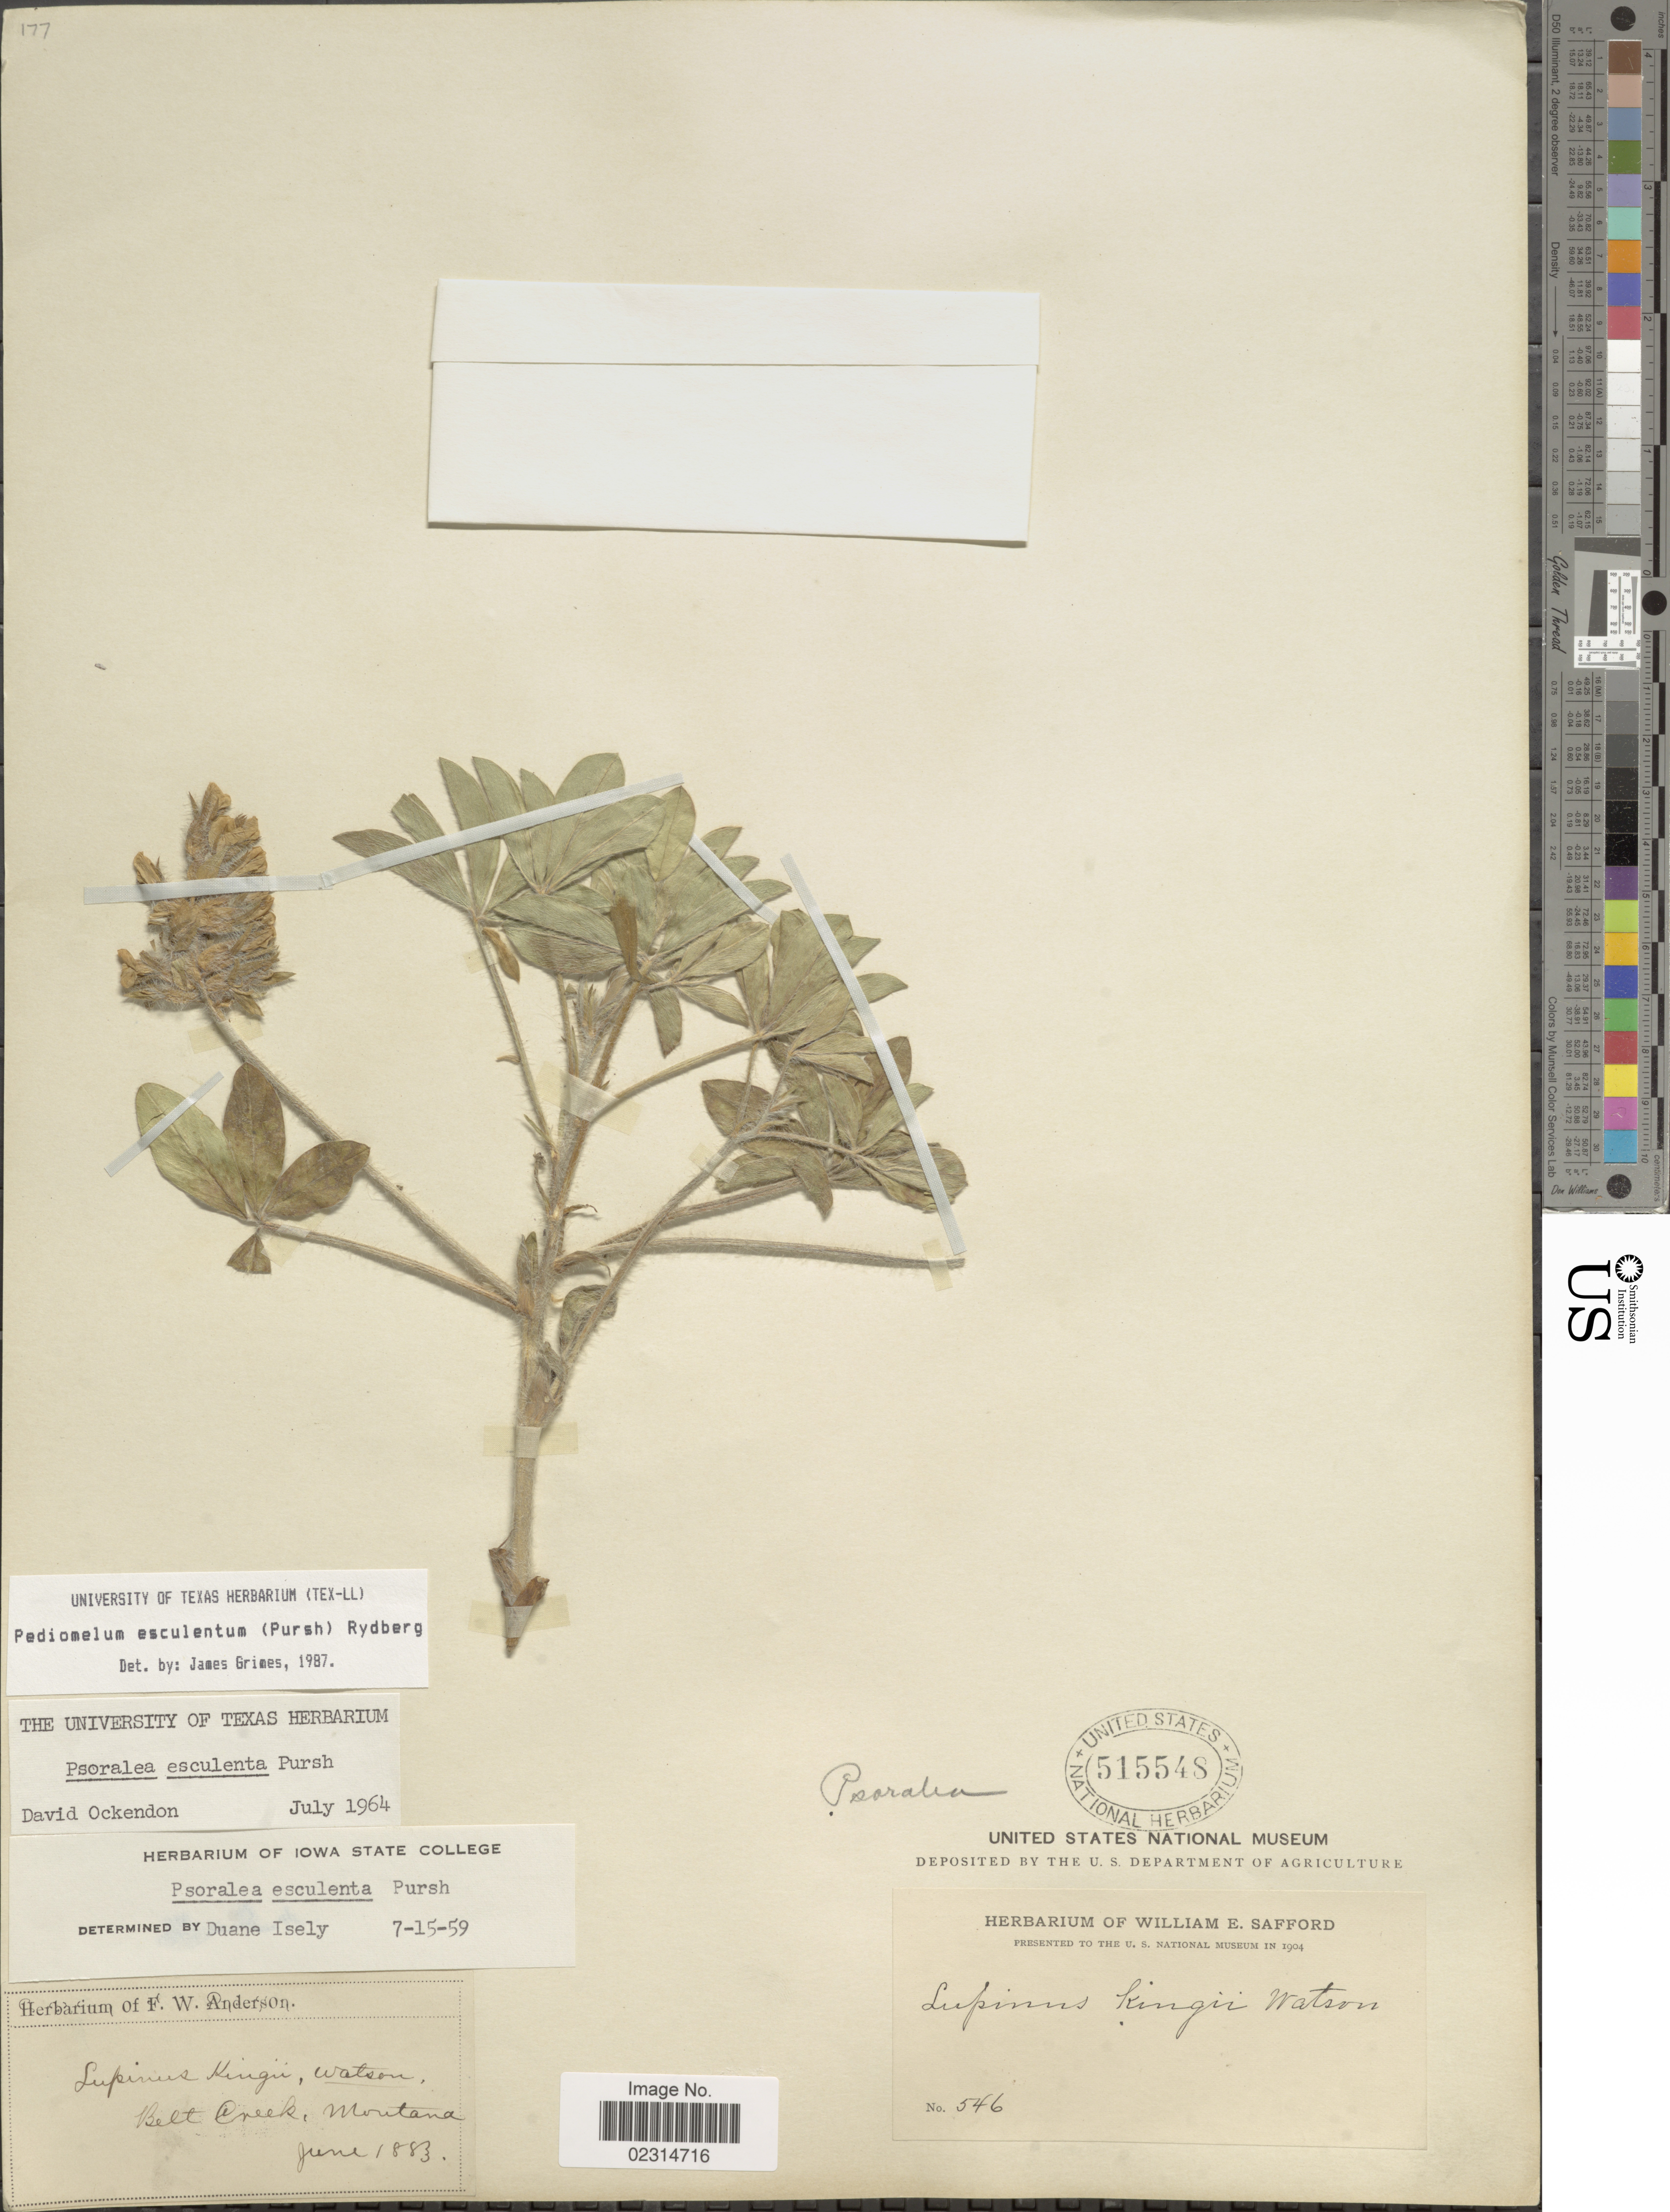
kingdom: Plantae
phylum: Tracheophyta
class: Magnoliopsida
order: Fabales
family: Fabaceae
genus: Pediomelum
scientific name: Pediomelum esculentum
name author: (Pursh) Rydb.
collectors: ex herb. F.W. Anderson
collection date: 1883-06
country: United States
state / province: Montana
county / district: Cascade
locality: Belt Creek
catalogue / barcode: US 515548